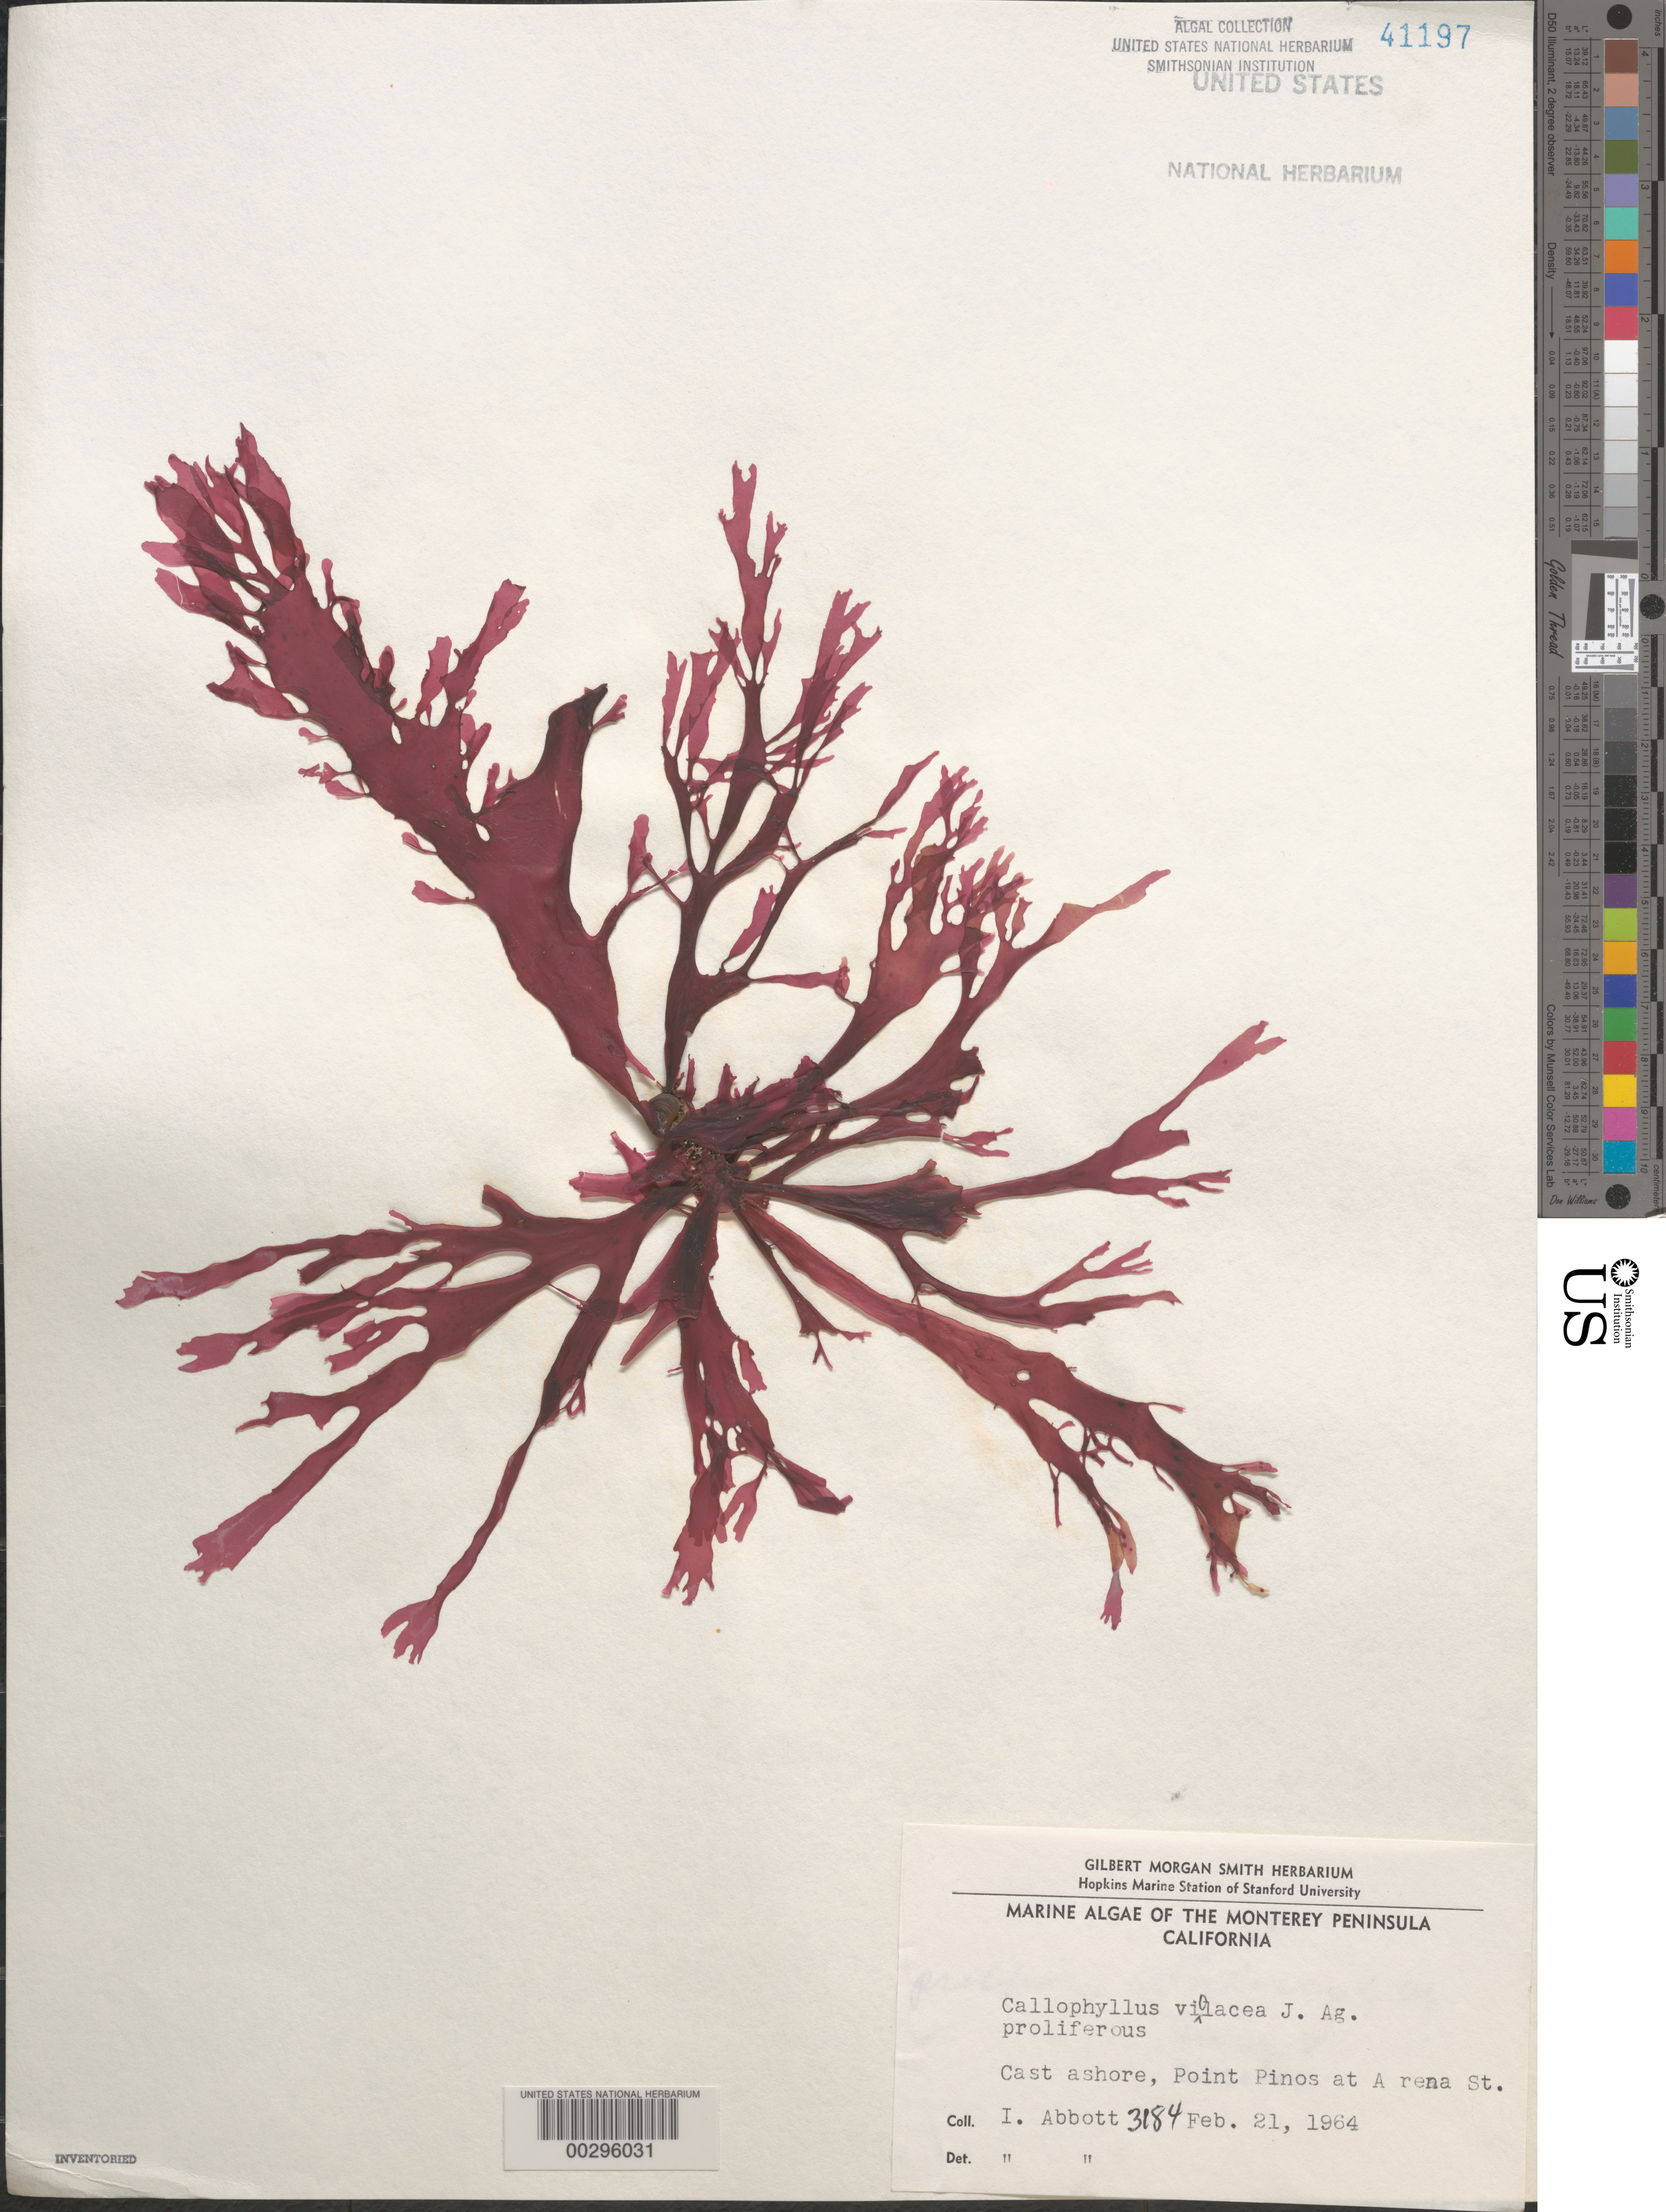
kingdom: Plantae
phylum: Rhodophyta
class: Florideophyceae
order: Gigartinales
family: Kallymeniaceae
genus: Callophyllis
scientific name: Callophyllis violacea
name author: J. Agardh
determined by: Abbott, Isabella A.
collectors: I. A. Abbott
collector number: IAA 3184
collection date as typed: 21 Feb 1964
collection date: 1964-02-21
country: United States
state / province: California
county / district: Monterey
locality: Point Pinos, Arena Street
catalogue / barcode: US 41197